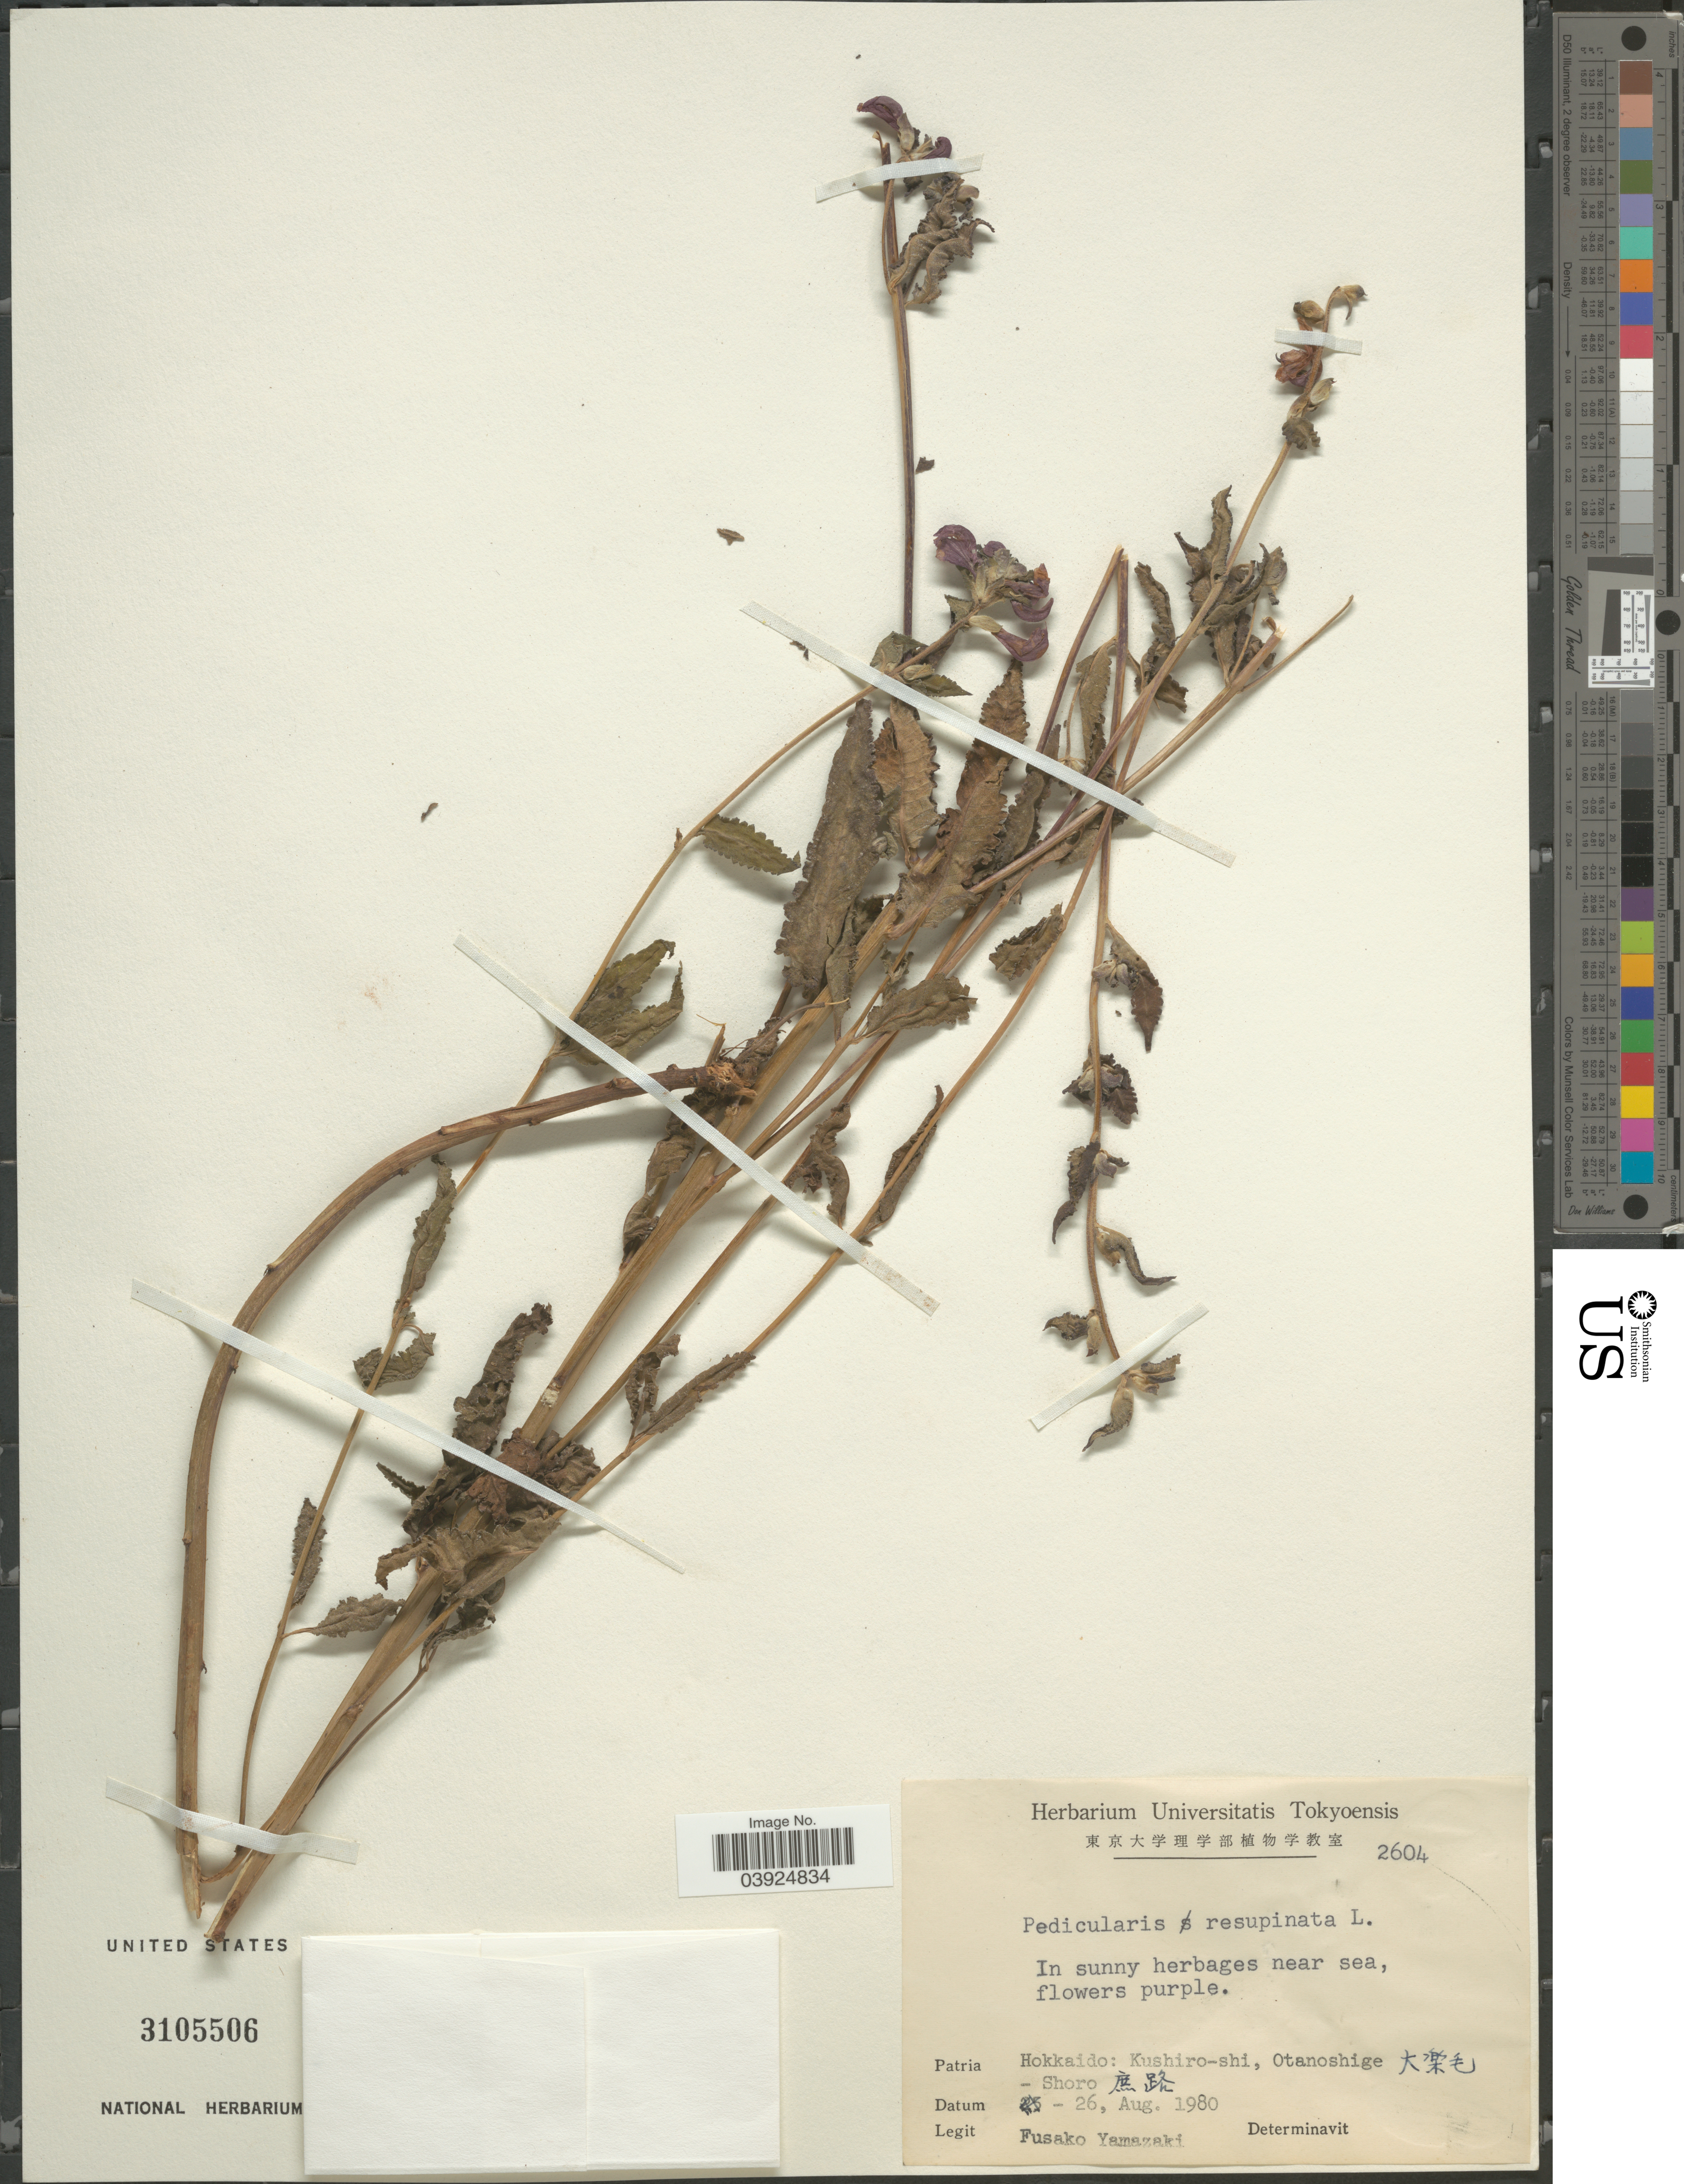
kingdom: Plantae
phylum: Tracheophyta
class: Magnoliopsida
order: Lamiales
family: Orobanchaceae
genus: Pedicularis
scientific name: Pedicularis resupinata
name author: L.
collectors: F. Yamazaki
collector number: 2604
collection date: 1980-08-26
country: Japan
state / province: Hokkaidō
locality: Kushiro-shi, Otanoshige [Foreign script] - Shoro [Foreign script].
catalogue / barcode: US 3105506